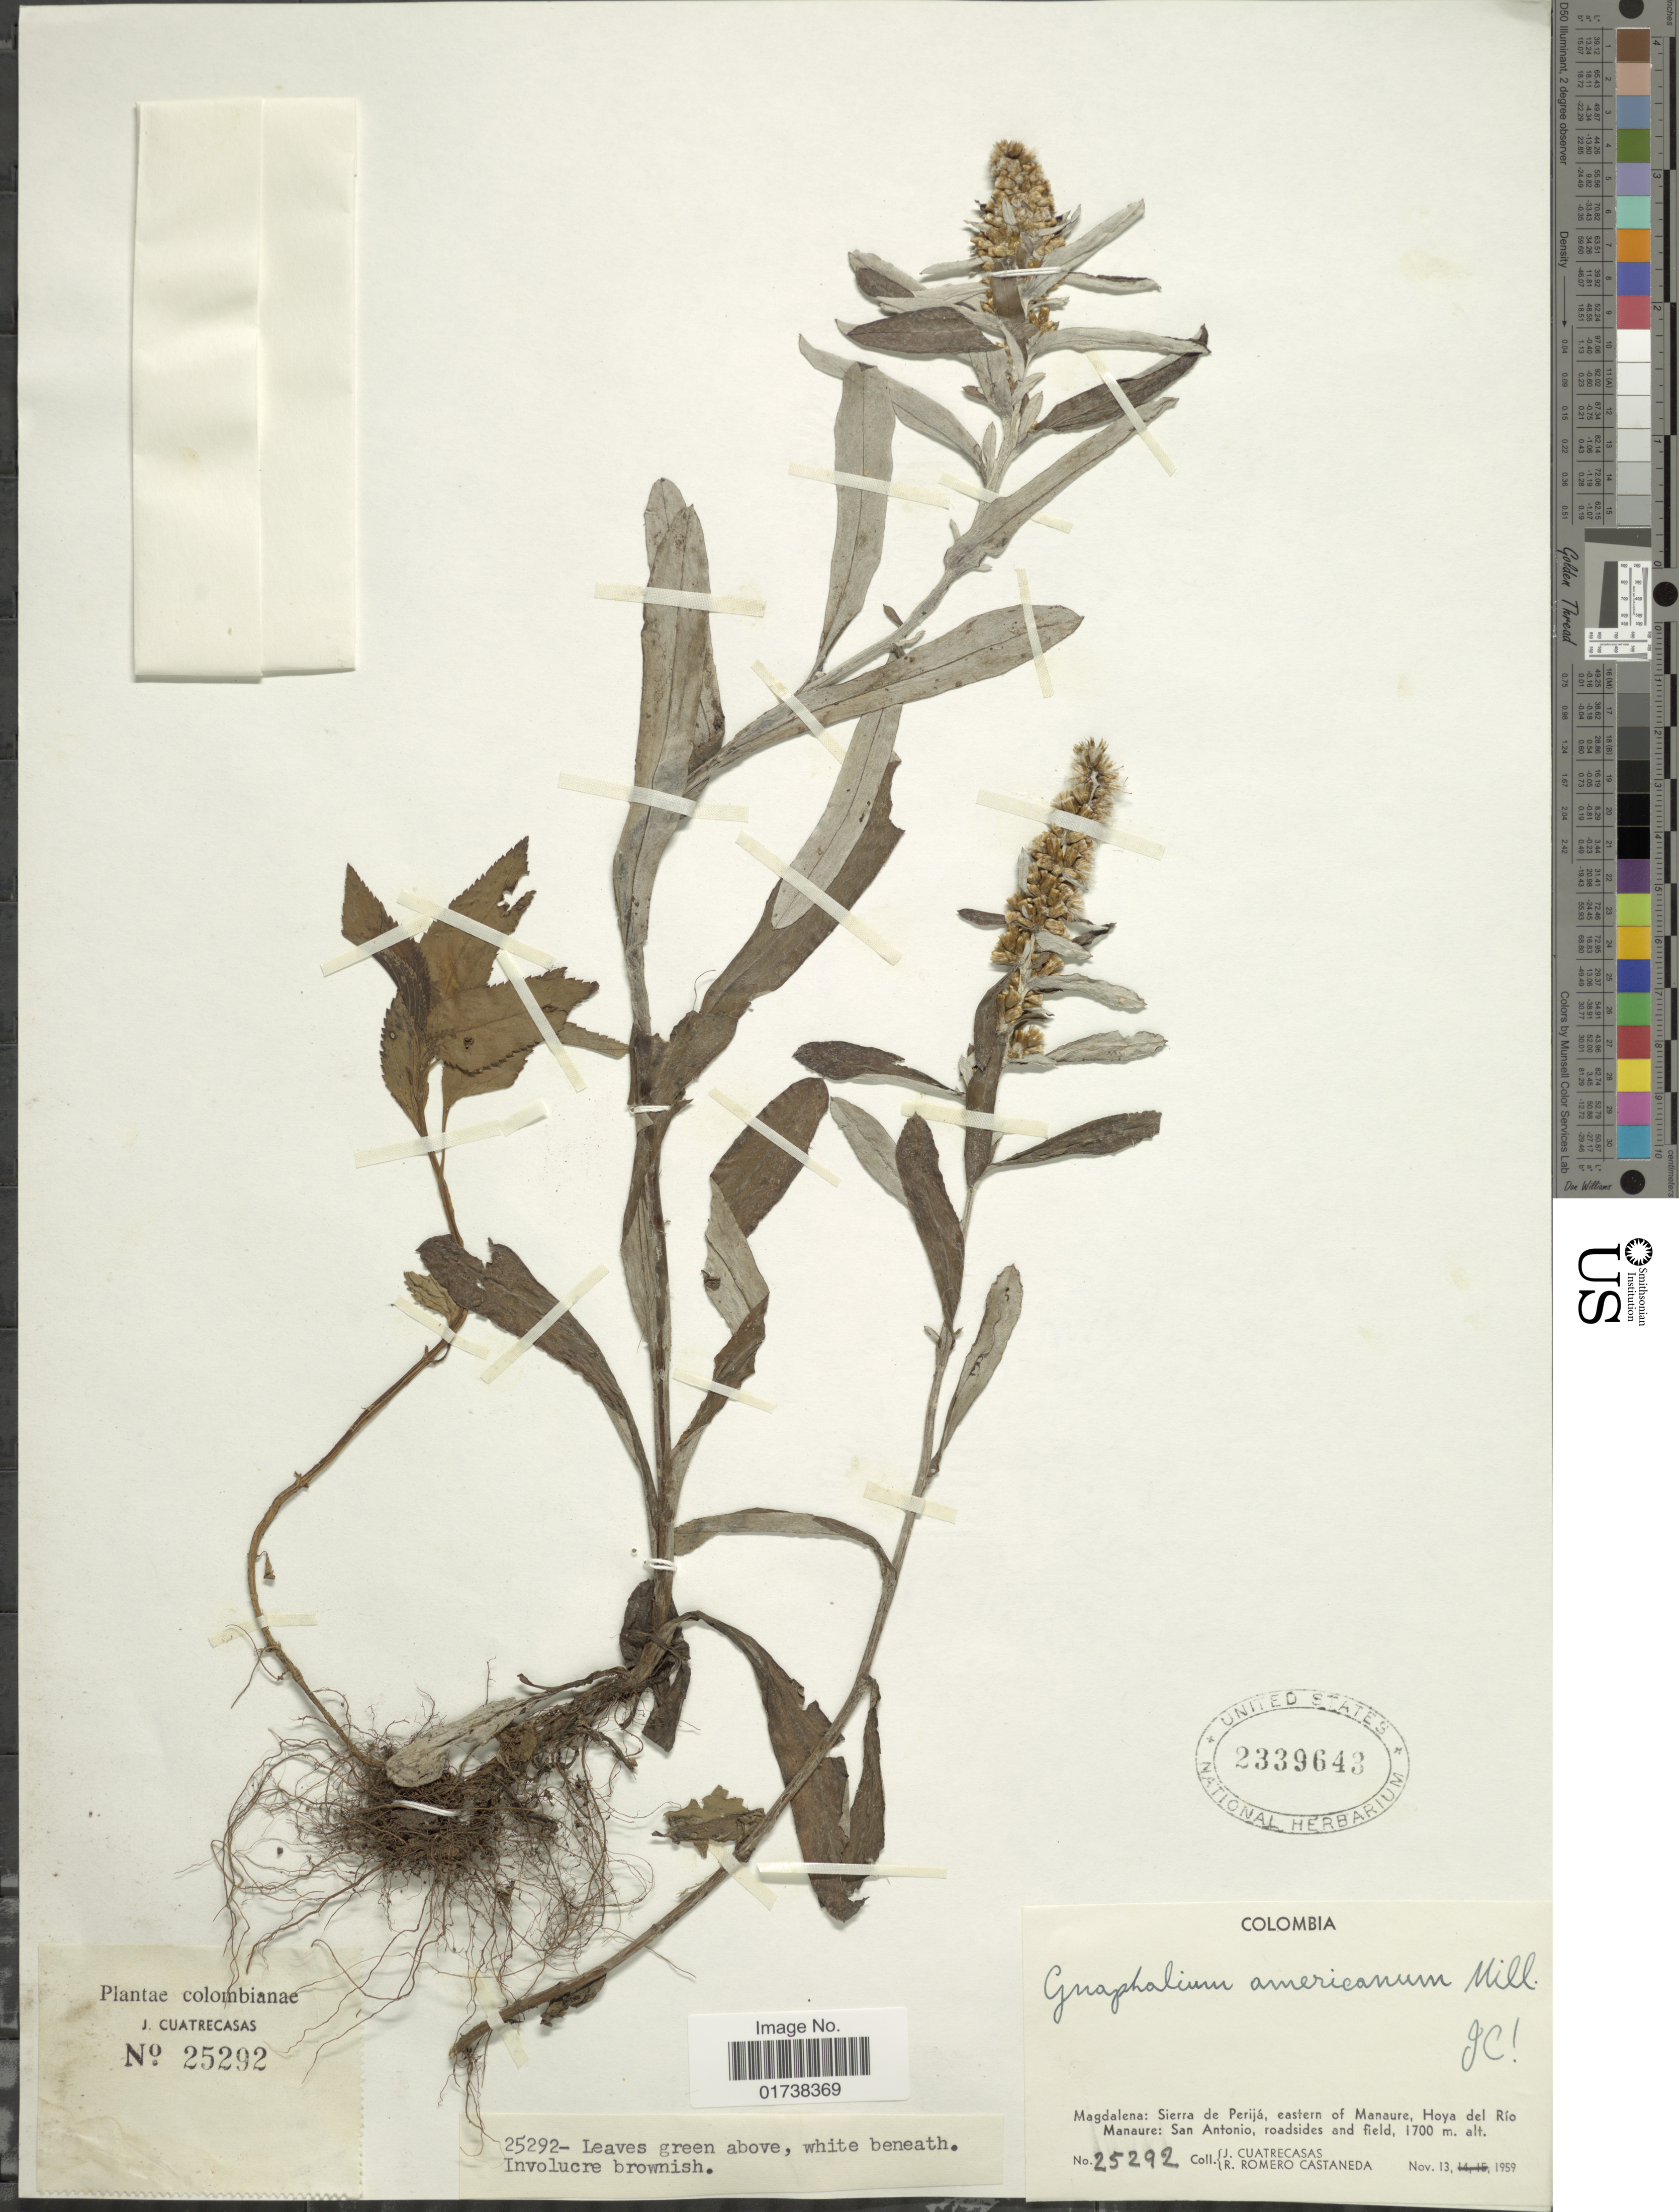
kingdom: Plantae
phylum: Tracheophyta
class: Magnoliopsida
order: Asterales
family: Asteraceae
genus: Gamochaeta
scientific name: Gamochaeta americana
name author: (Mill.) Wedd.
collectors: J. Cuatrecasas & R. Romero Castañeda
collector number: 25929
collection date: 1959-11-13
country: Colombia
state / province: Magdalena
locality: Sierra de Perija, eastern of Manaure, Hoya del Rio Manaure: San Antonio, roadsides and fields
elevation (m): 1700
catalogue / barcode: US 2339643